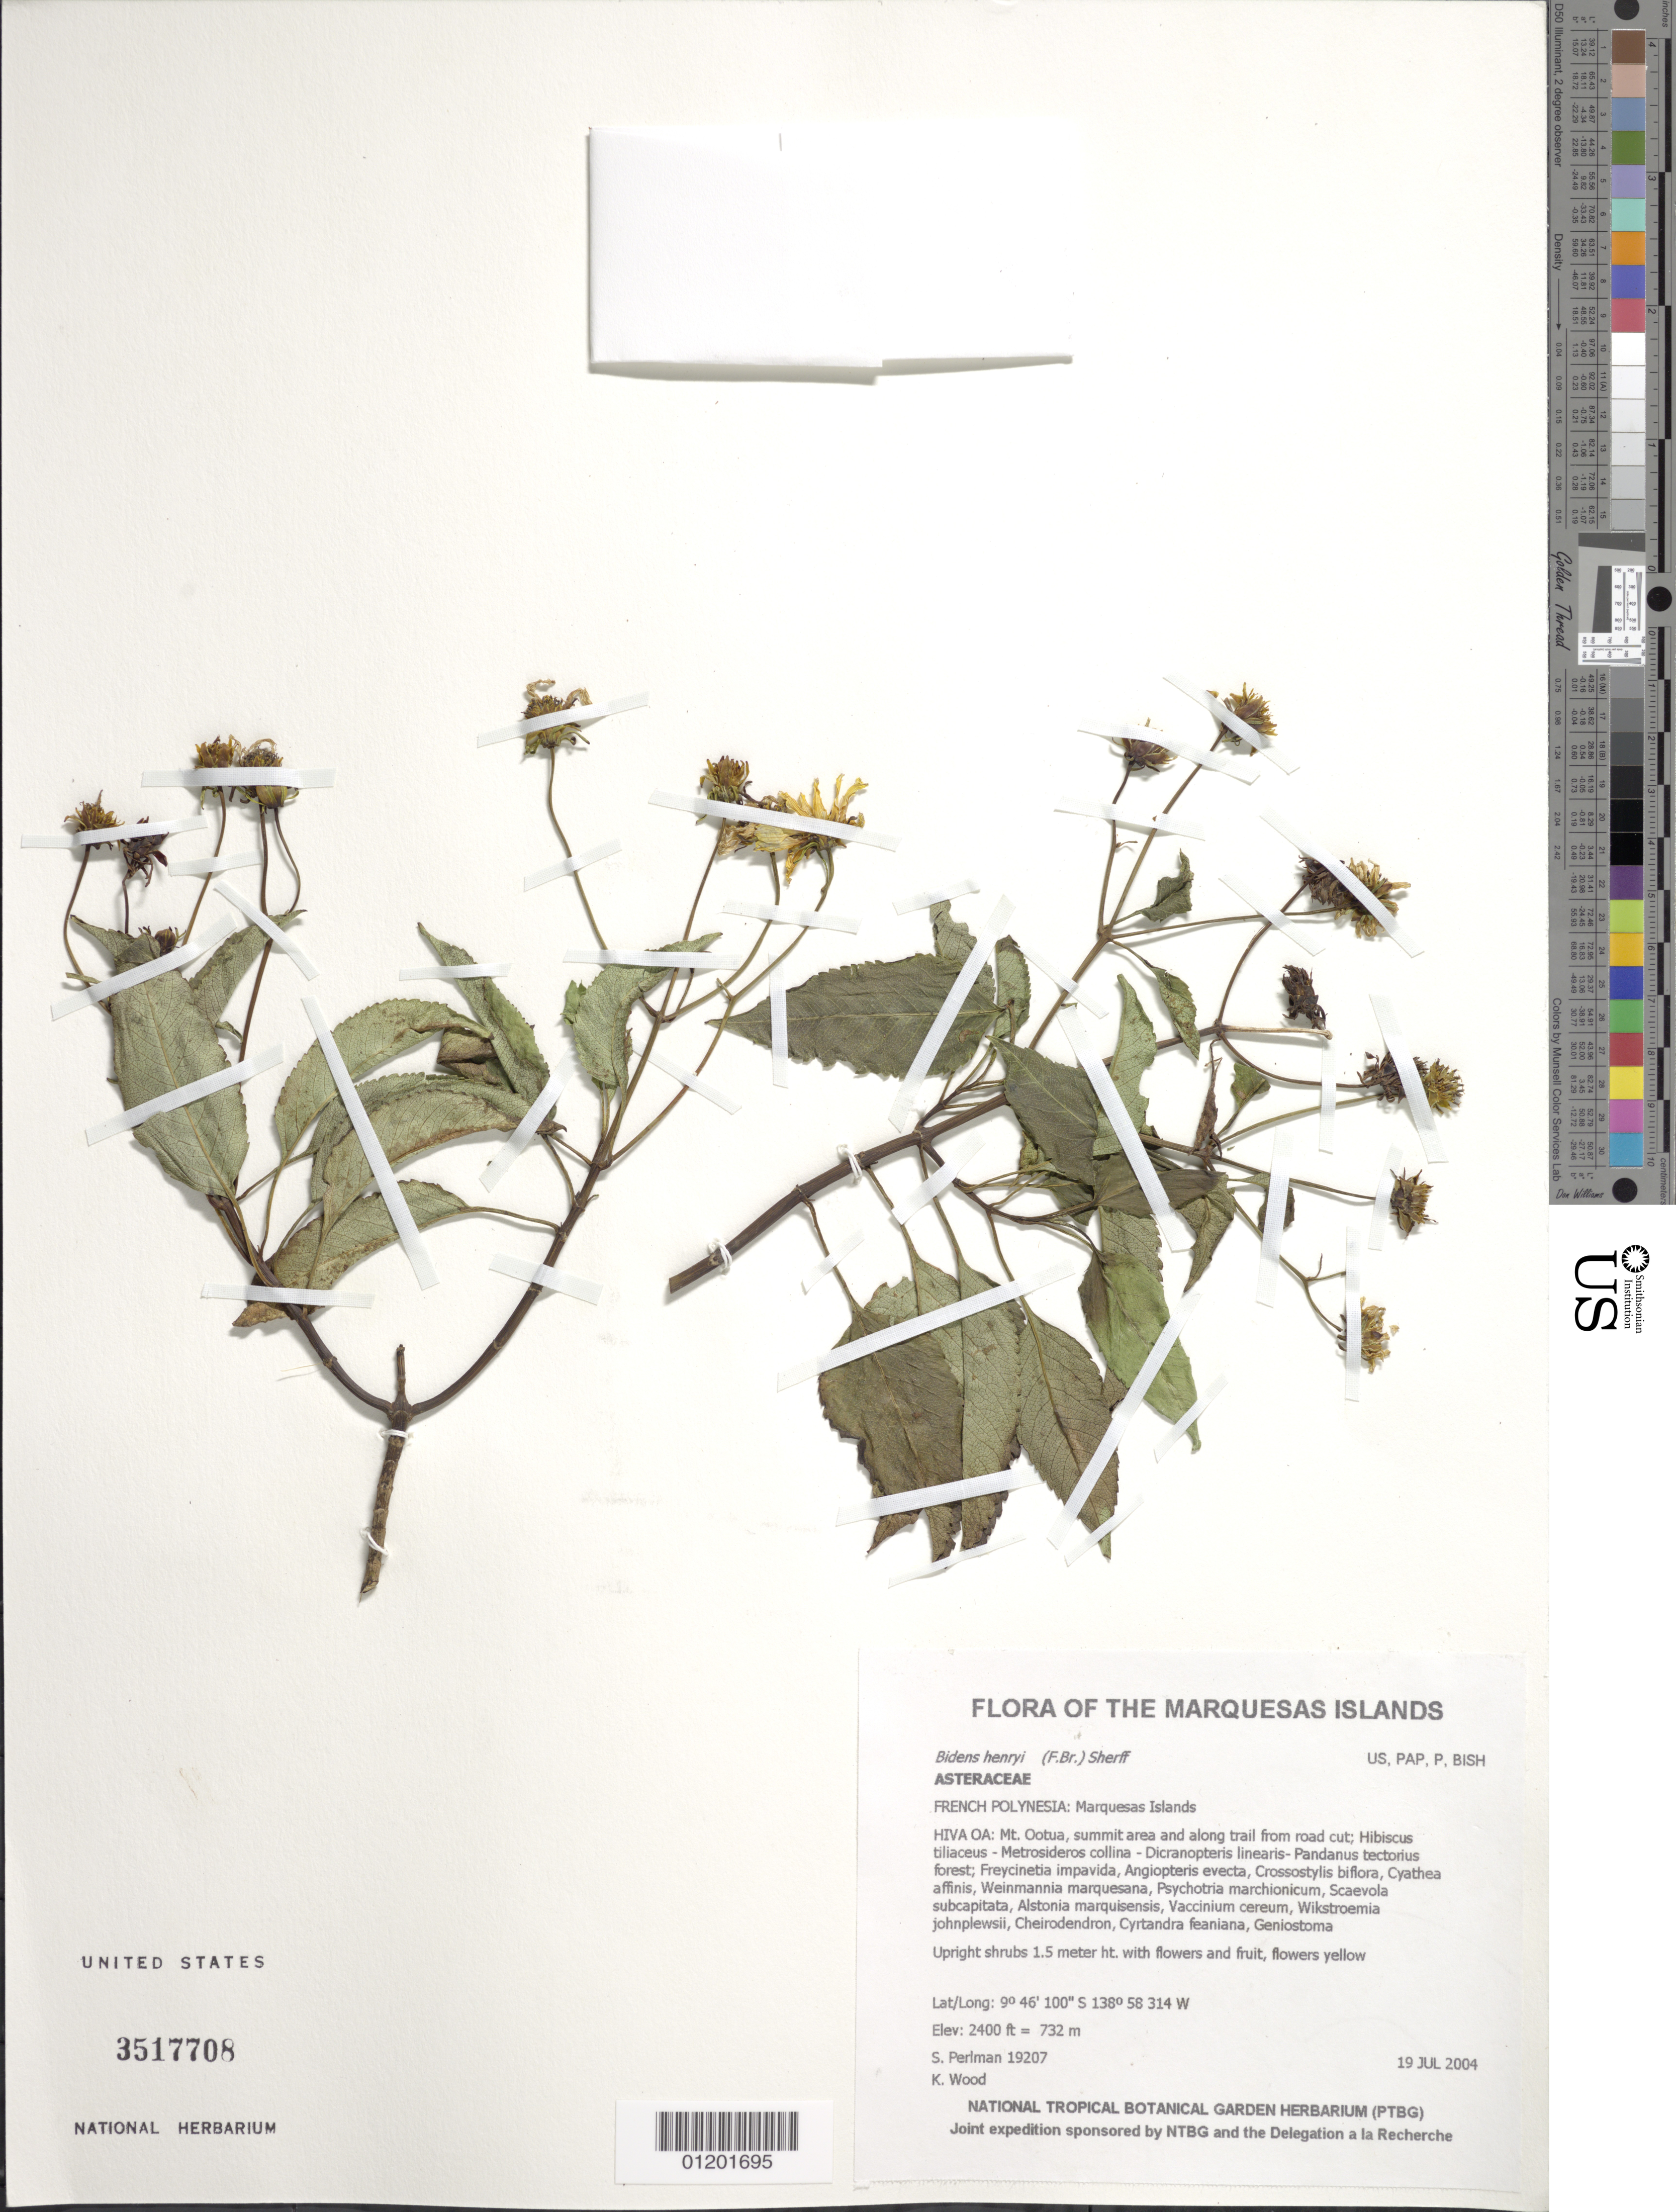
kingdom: Plantae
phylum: Tracheophyta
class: Magnoliopsida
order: Asterales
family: Asteraceae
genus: Bidens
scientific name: Bidens henryi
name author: Sherff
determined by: Wagner, W. L., (BOT), Smithsonian Institution - National Museum of Natural History (UNITED STATES)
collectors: S. P. Perlman & K. R. Wood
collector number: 19207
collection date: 2004-07-19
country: French Polynesia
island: Hiva Oa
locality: Mt. Ootua, summit area and along trail from road cut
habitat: Hibiscus tiliaceus - Metrosideros collina - Dicranopteris linearis - Pandanas tectorius forest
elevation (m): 732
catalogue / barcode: US 3517708